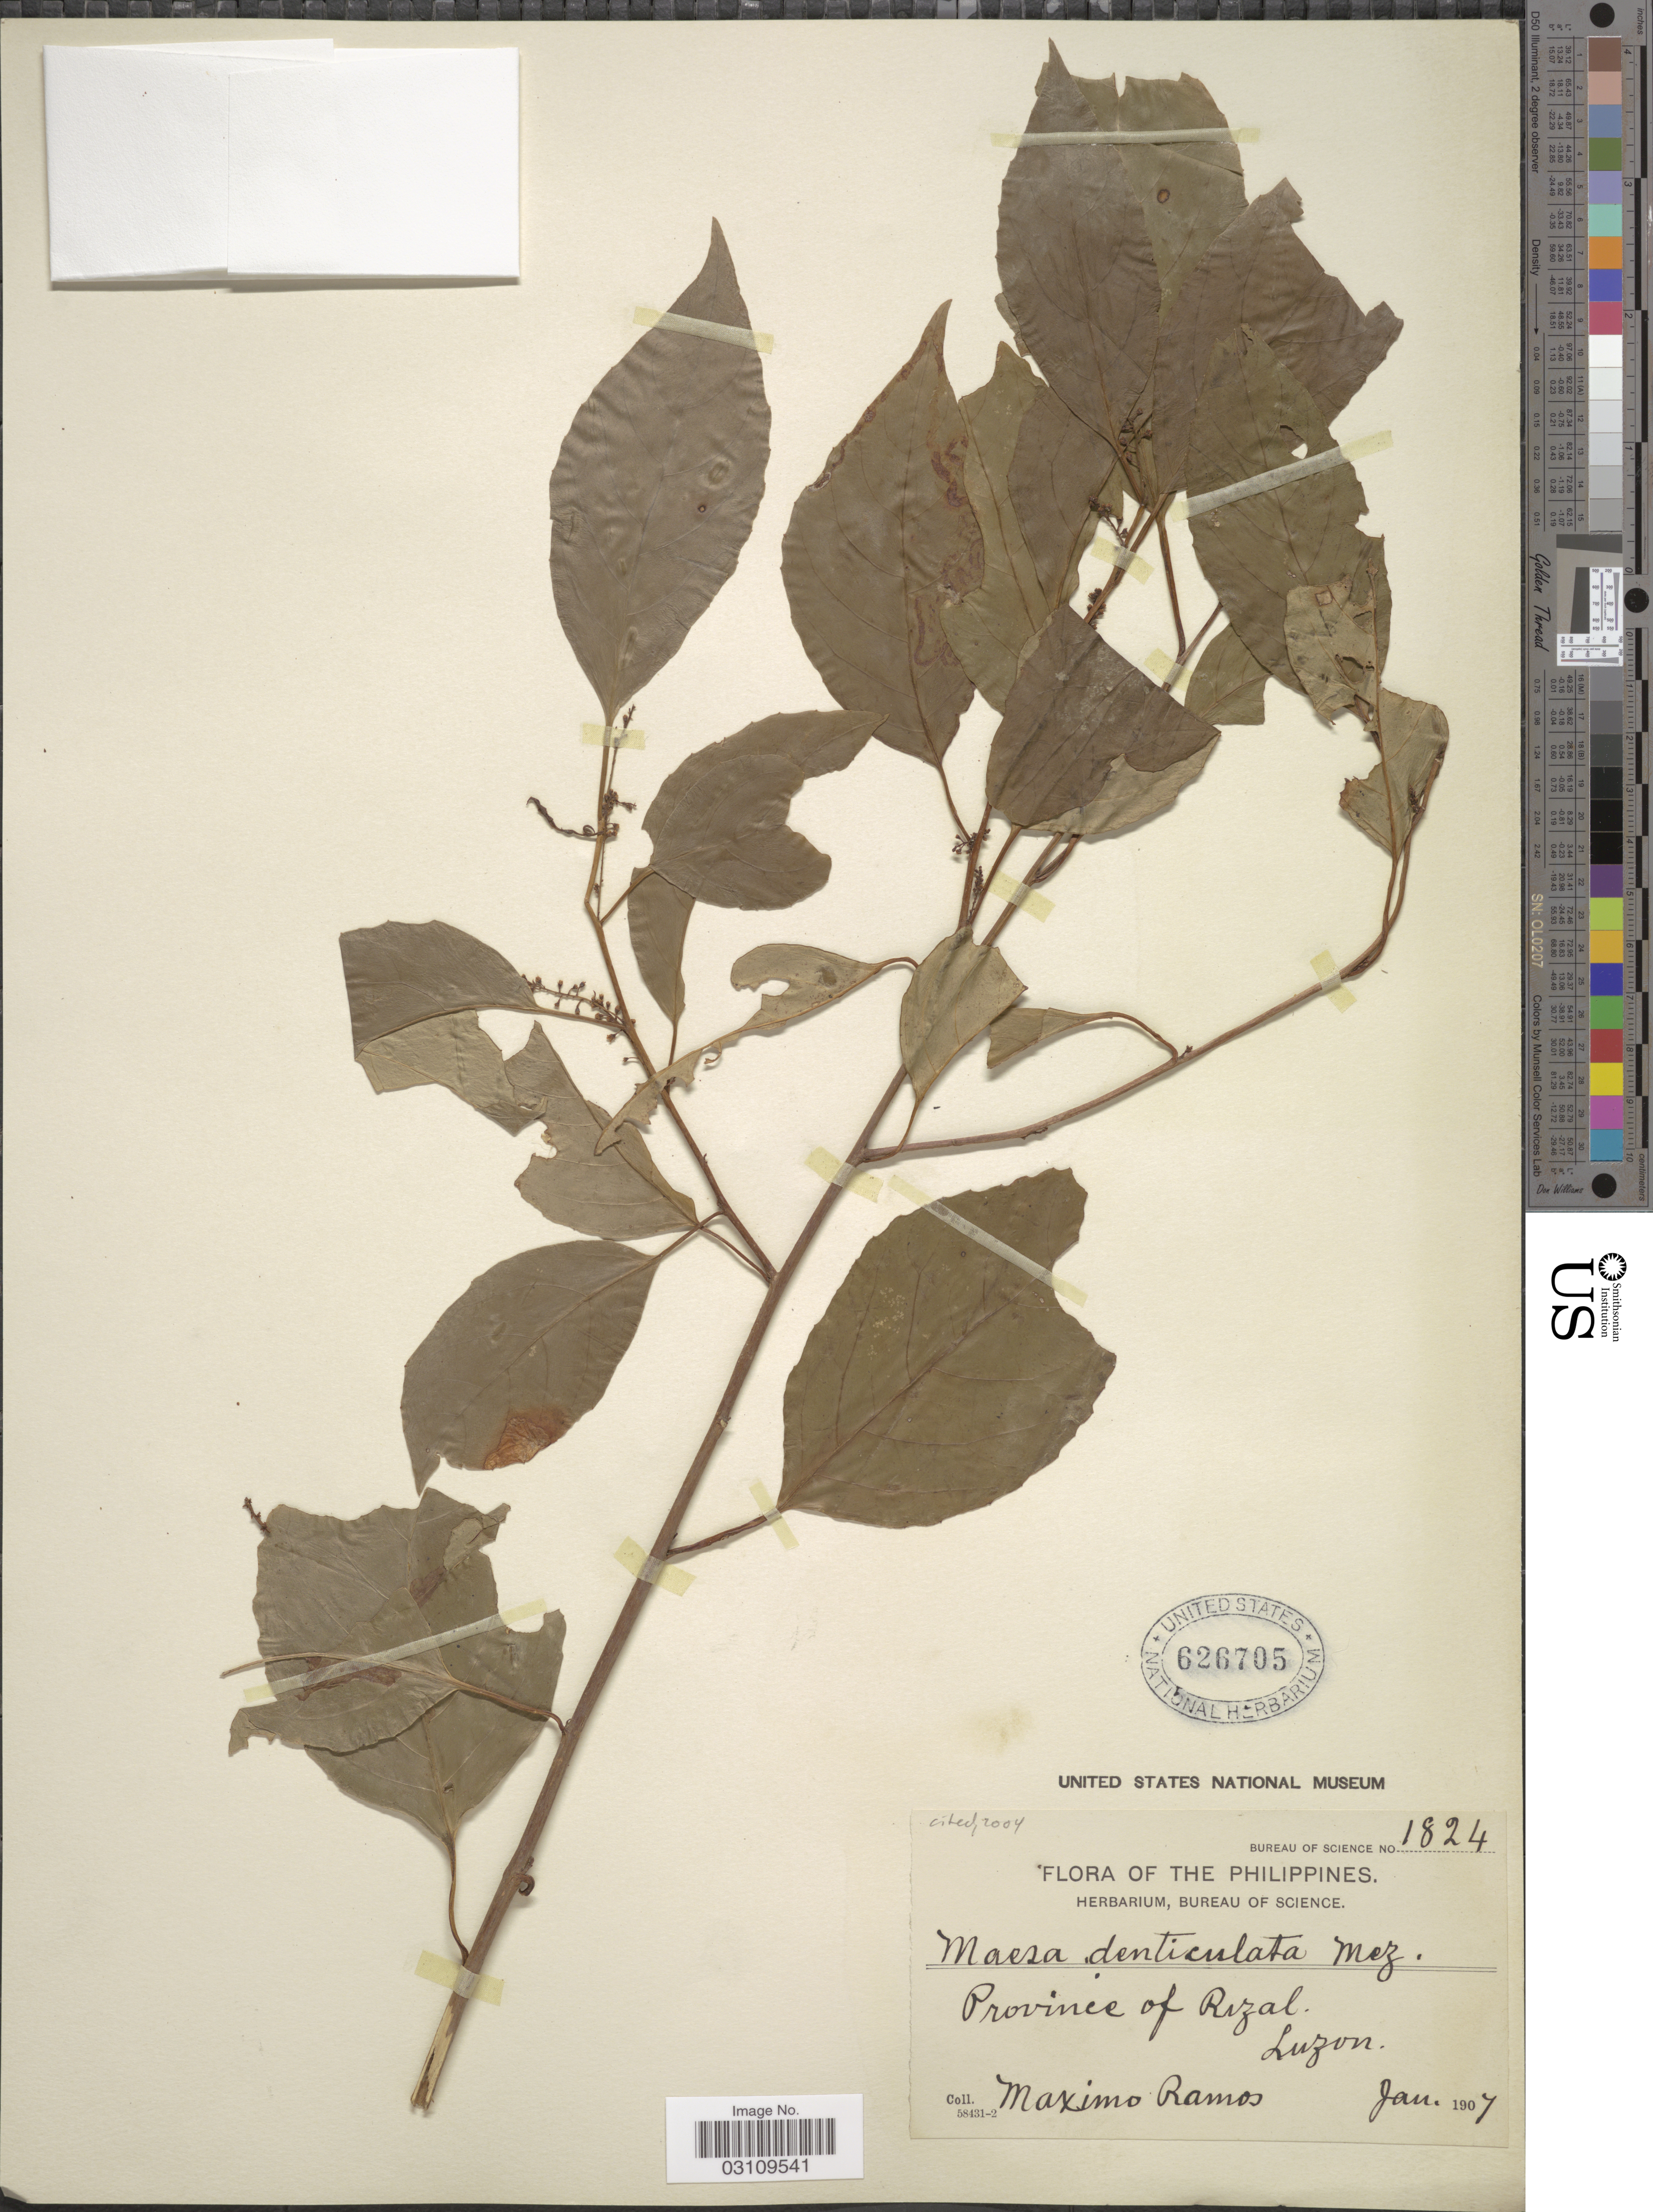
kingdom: Plantae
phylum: Tracheophyta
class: Magnoliopsida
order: Ericales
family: Primulaceae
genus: Maesa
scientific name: Maesa denticulata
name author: Mez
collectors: M. Ramos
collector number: Bureau of Science 1824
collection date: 1907-01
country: Philippines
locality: Province of Rizal, Luzon.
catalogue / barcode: US 626705